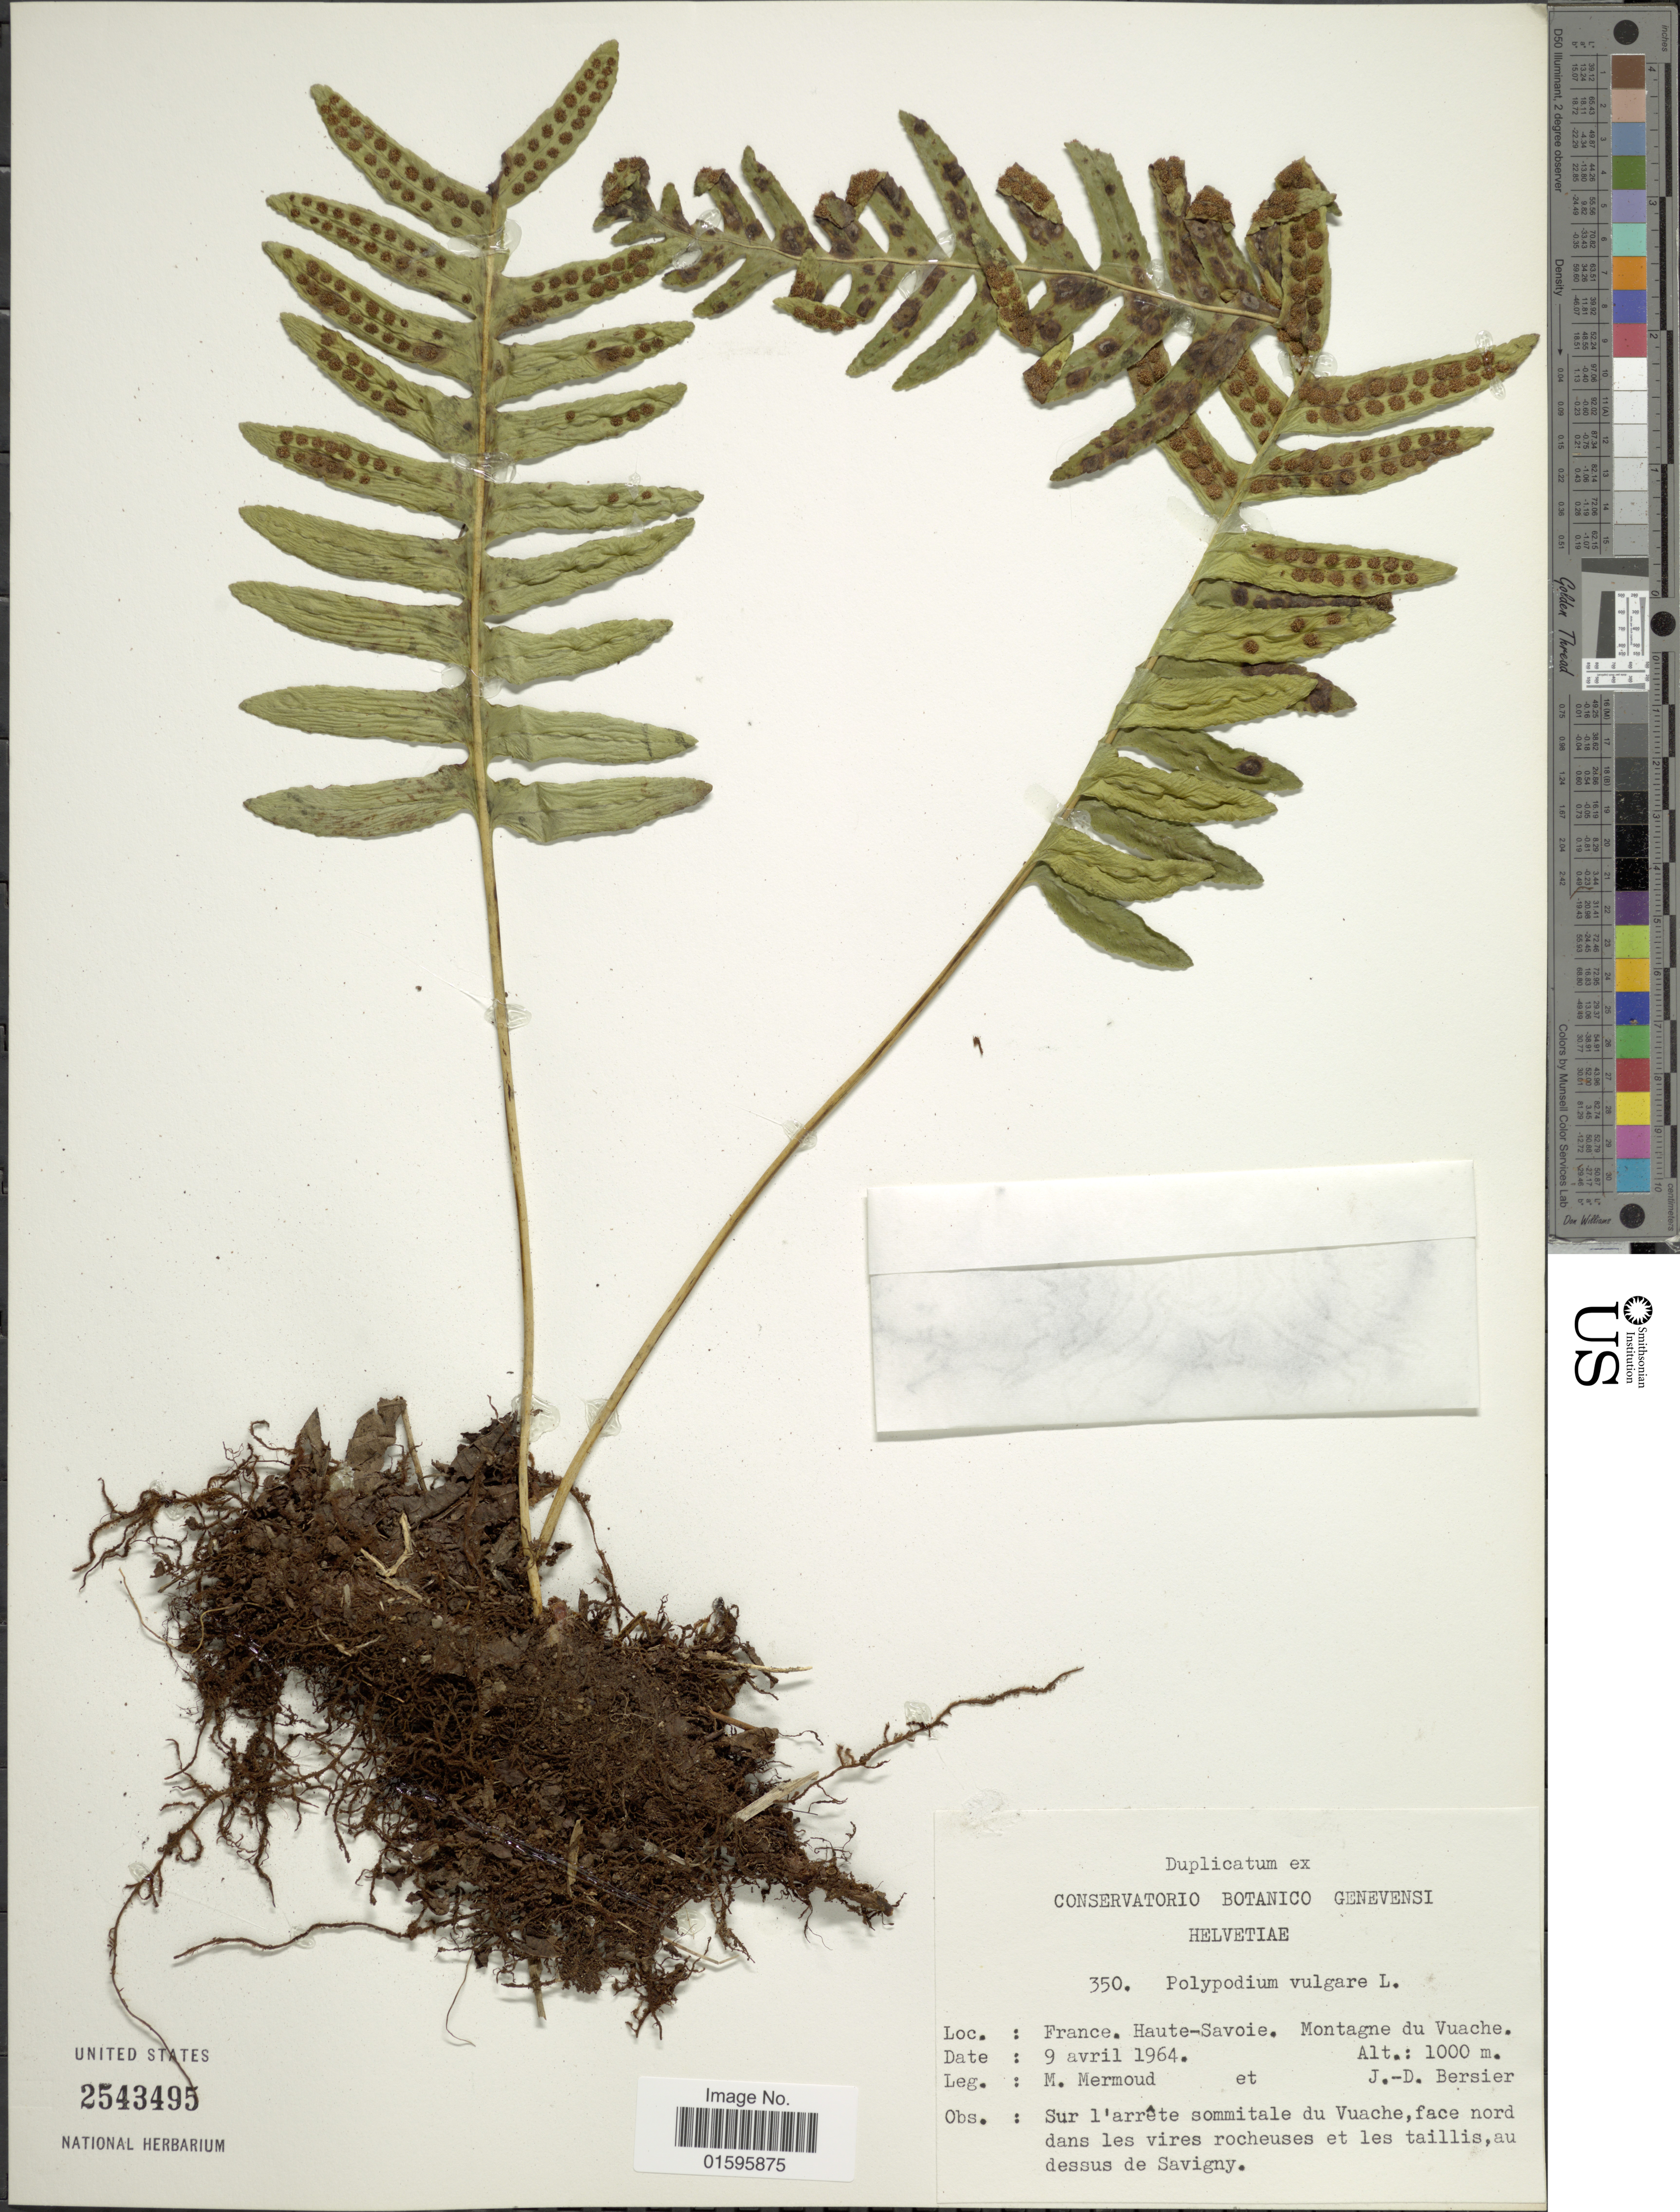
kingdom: Plantae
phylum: Tracheophyta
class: Polypodiopsida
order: Polypodiales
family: Polypodiaceae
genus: Polypodium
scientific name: Polypodium vulgare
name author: L.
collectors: M. Mermoud & Bersier, J.D.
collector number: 350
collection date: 1964-04-09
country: France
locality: France, Haute-Savoie, Montagne du Vuache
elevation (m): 1000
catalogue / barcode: US 2543495